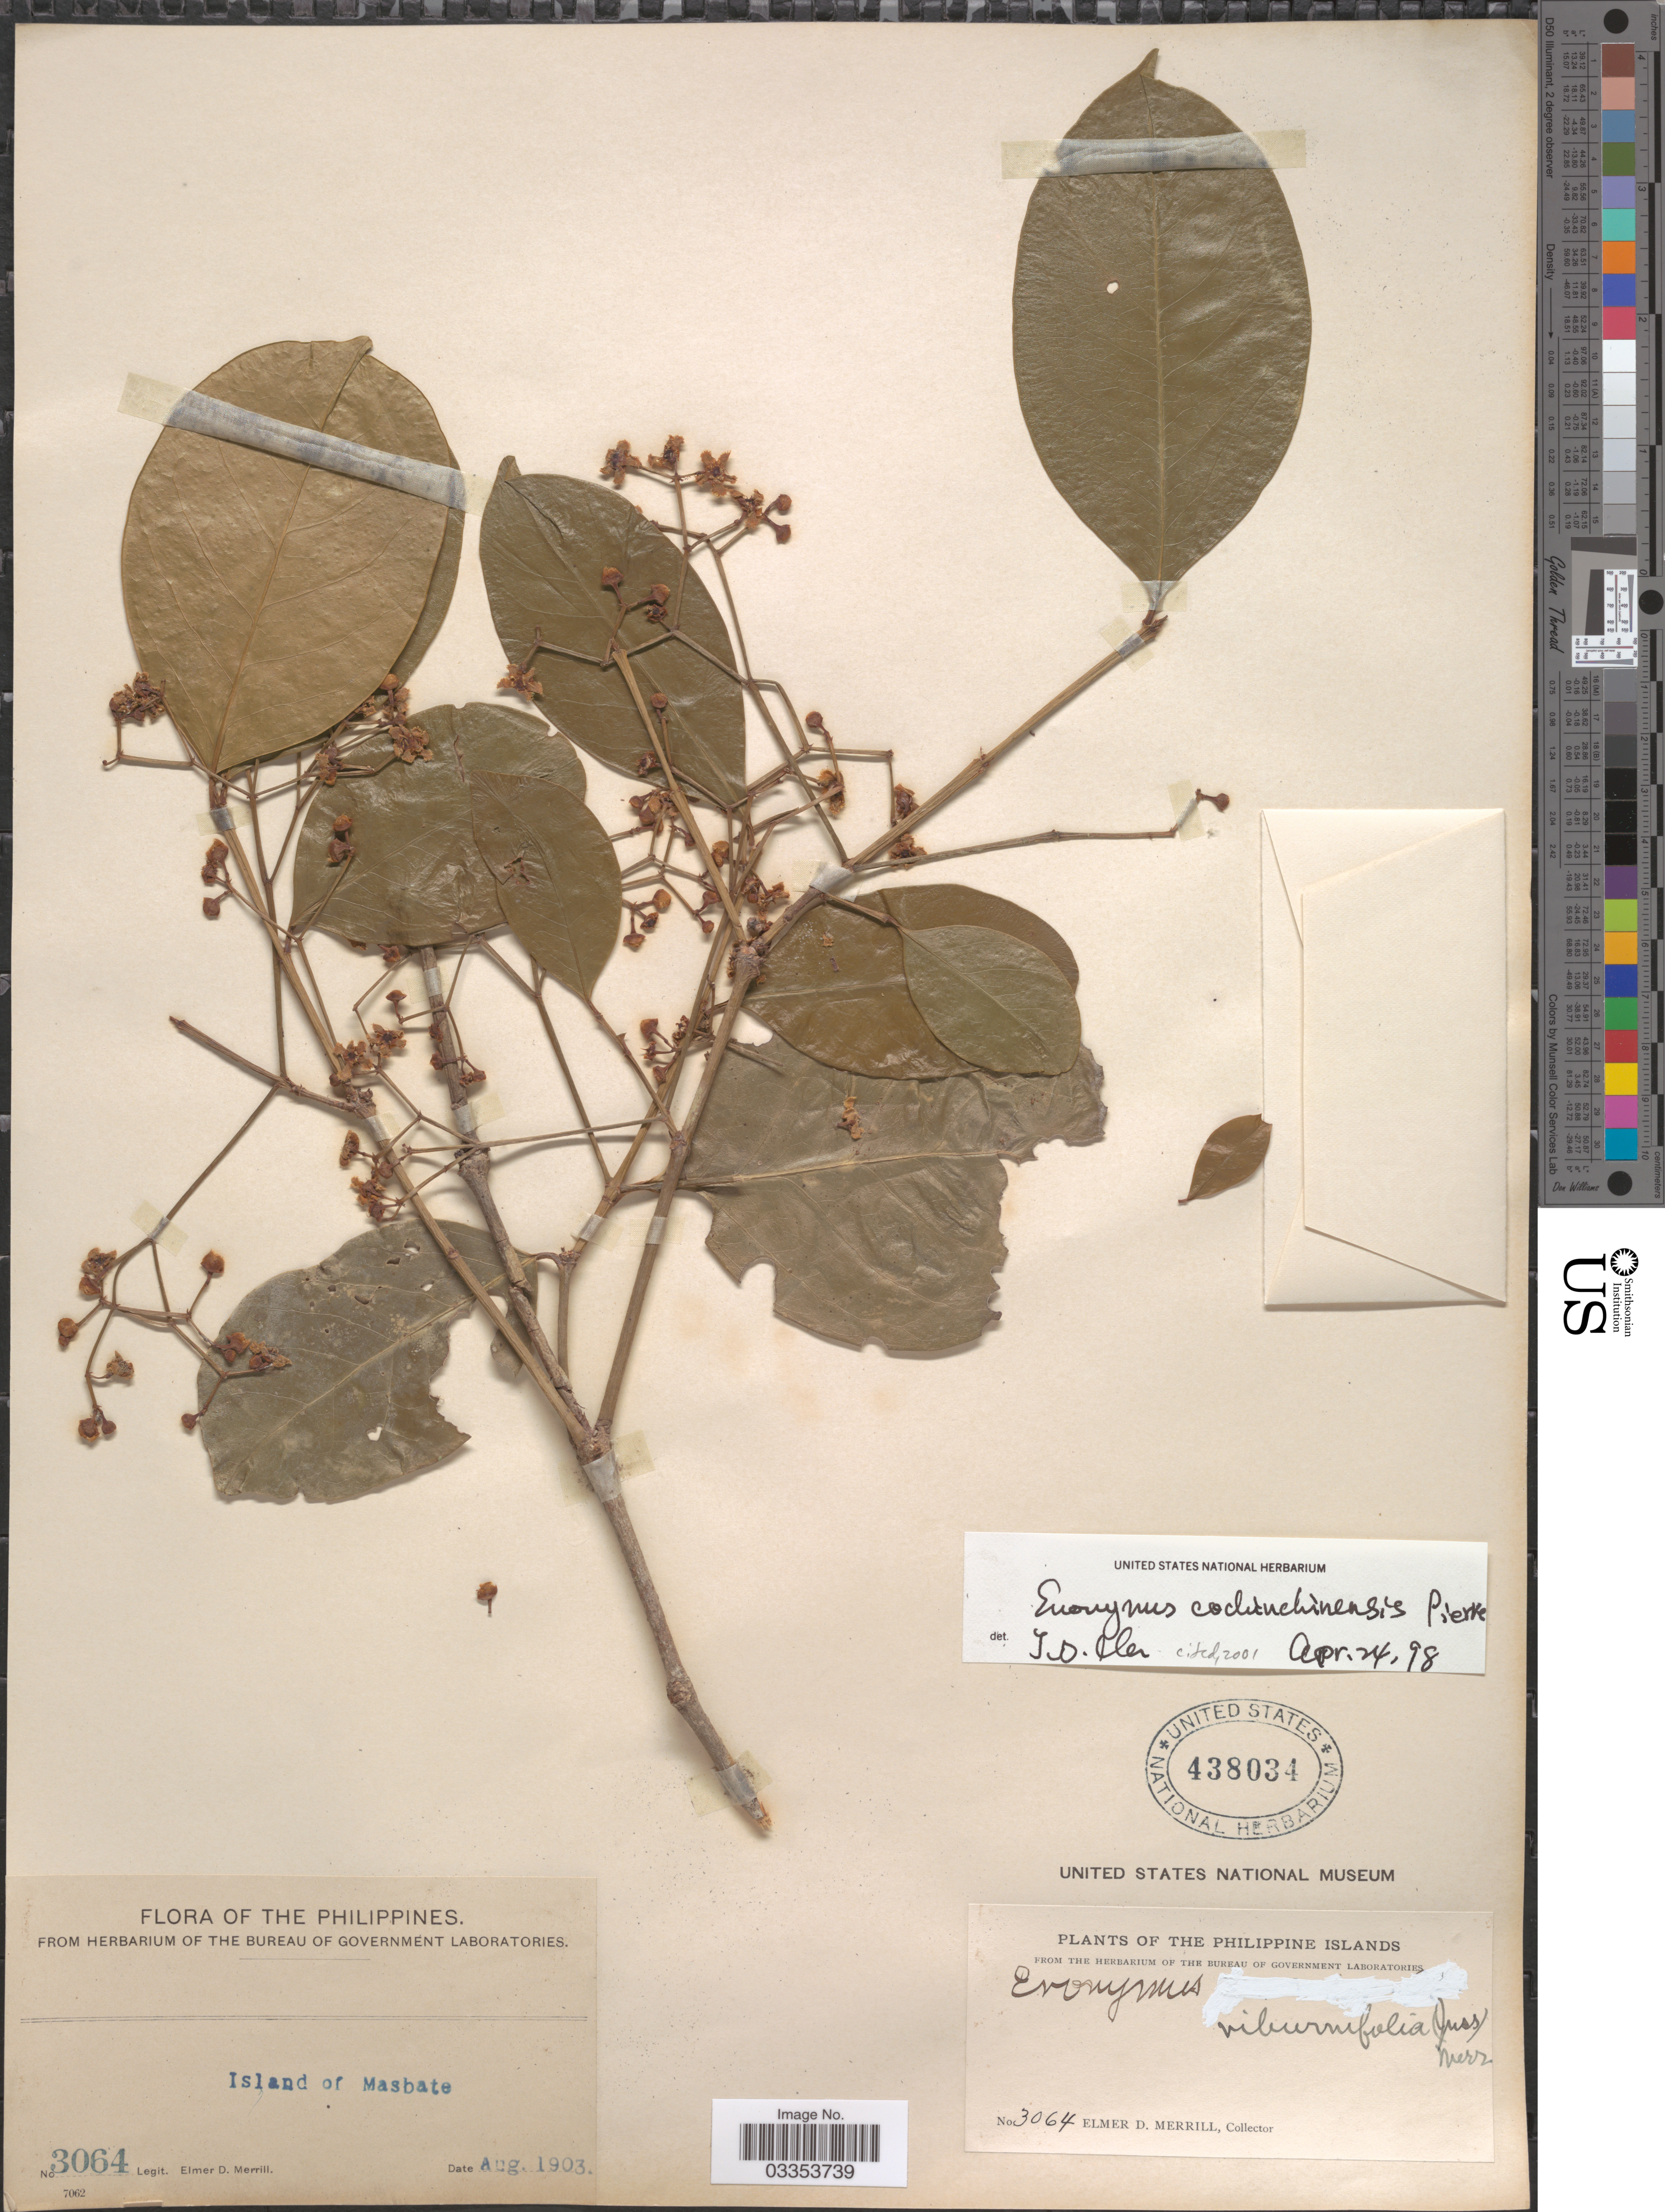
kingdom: Plantae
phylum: Tracheophyta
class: Magnoliopsida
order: Celastrales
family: Celastraceae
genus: Euonymus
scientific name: Euonymus cochinchinensis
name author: Pierre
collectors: E. D. Merrill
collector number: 3064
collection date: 1903-08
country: Philippines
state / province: Bicol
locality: The Philippine Islands. Island of Masbate.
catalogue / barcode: US 438034